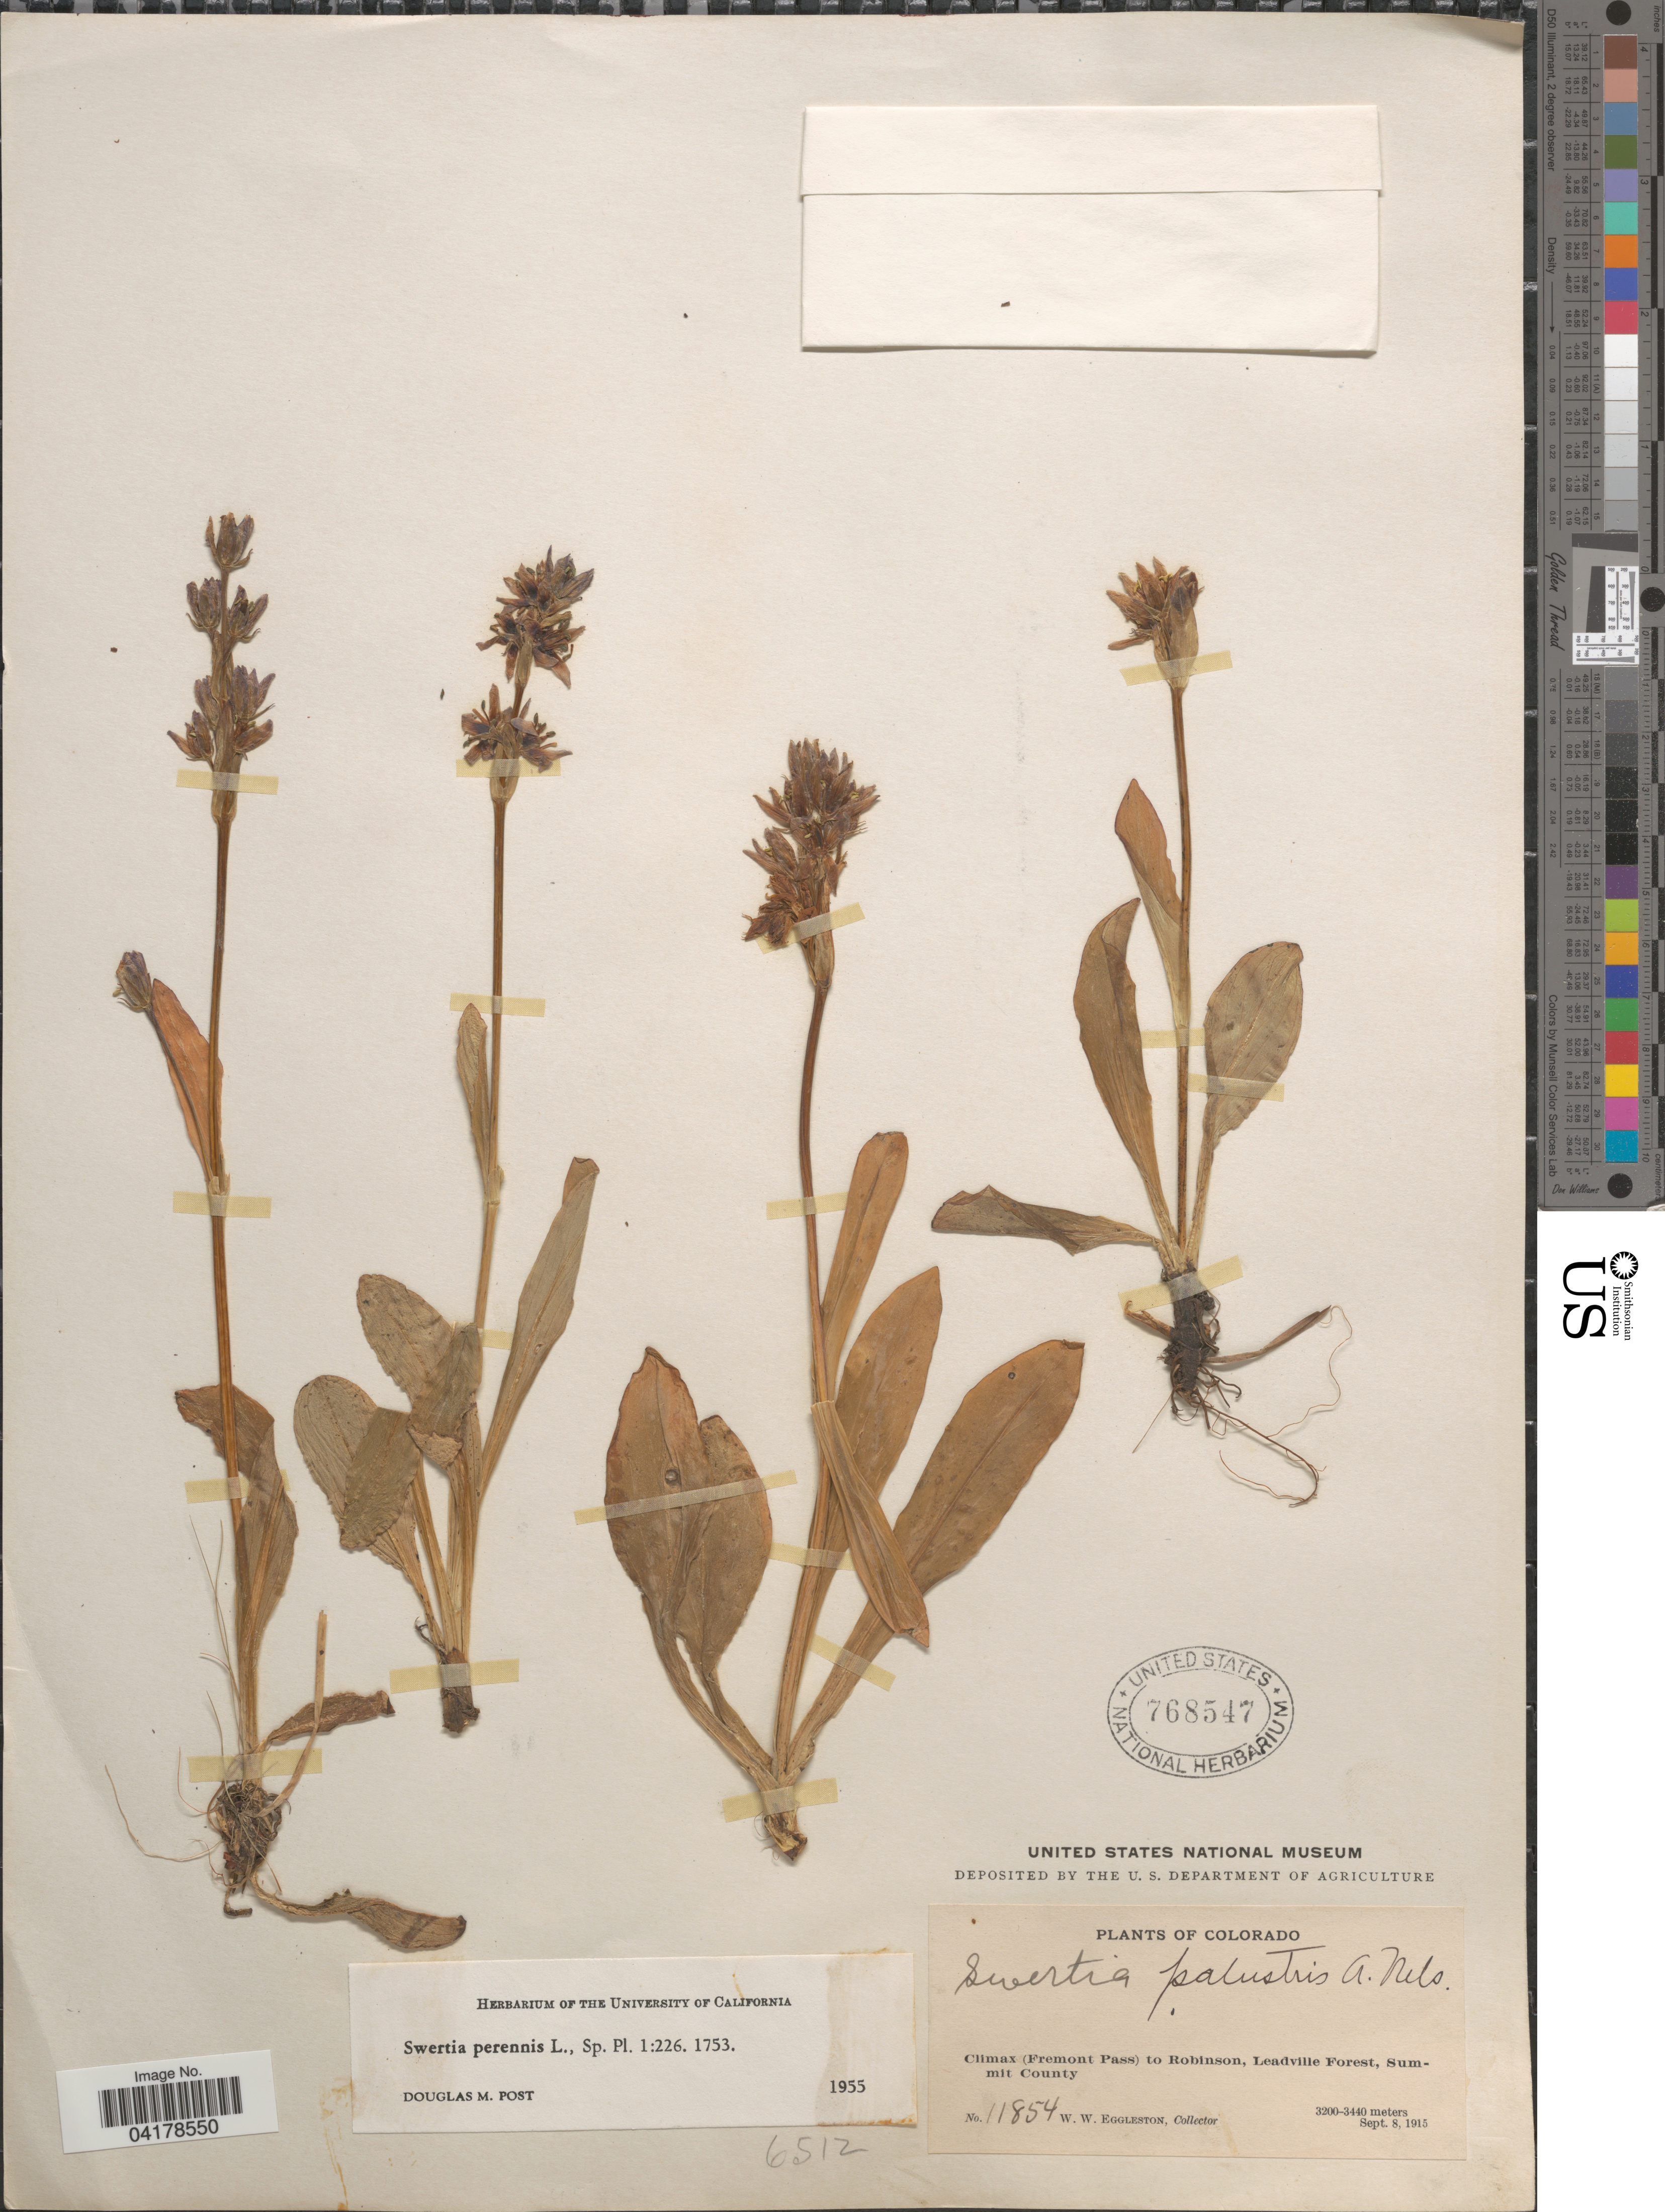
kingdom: Plantae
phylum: Tracheophyta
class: Magnoliopsida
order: Gentianales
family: Gentianaceae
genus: Swertia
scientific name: Swertia perennis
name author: L.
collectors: W. W. Eggleston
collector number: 11854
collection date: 1915-09-08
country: United States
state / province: Colorado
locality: Climax (Fremont Pass) to Robinson, Leadville Forest, Summit County.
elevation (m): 3200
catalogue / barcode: US 768547